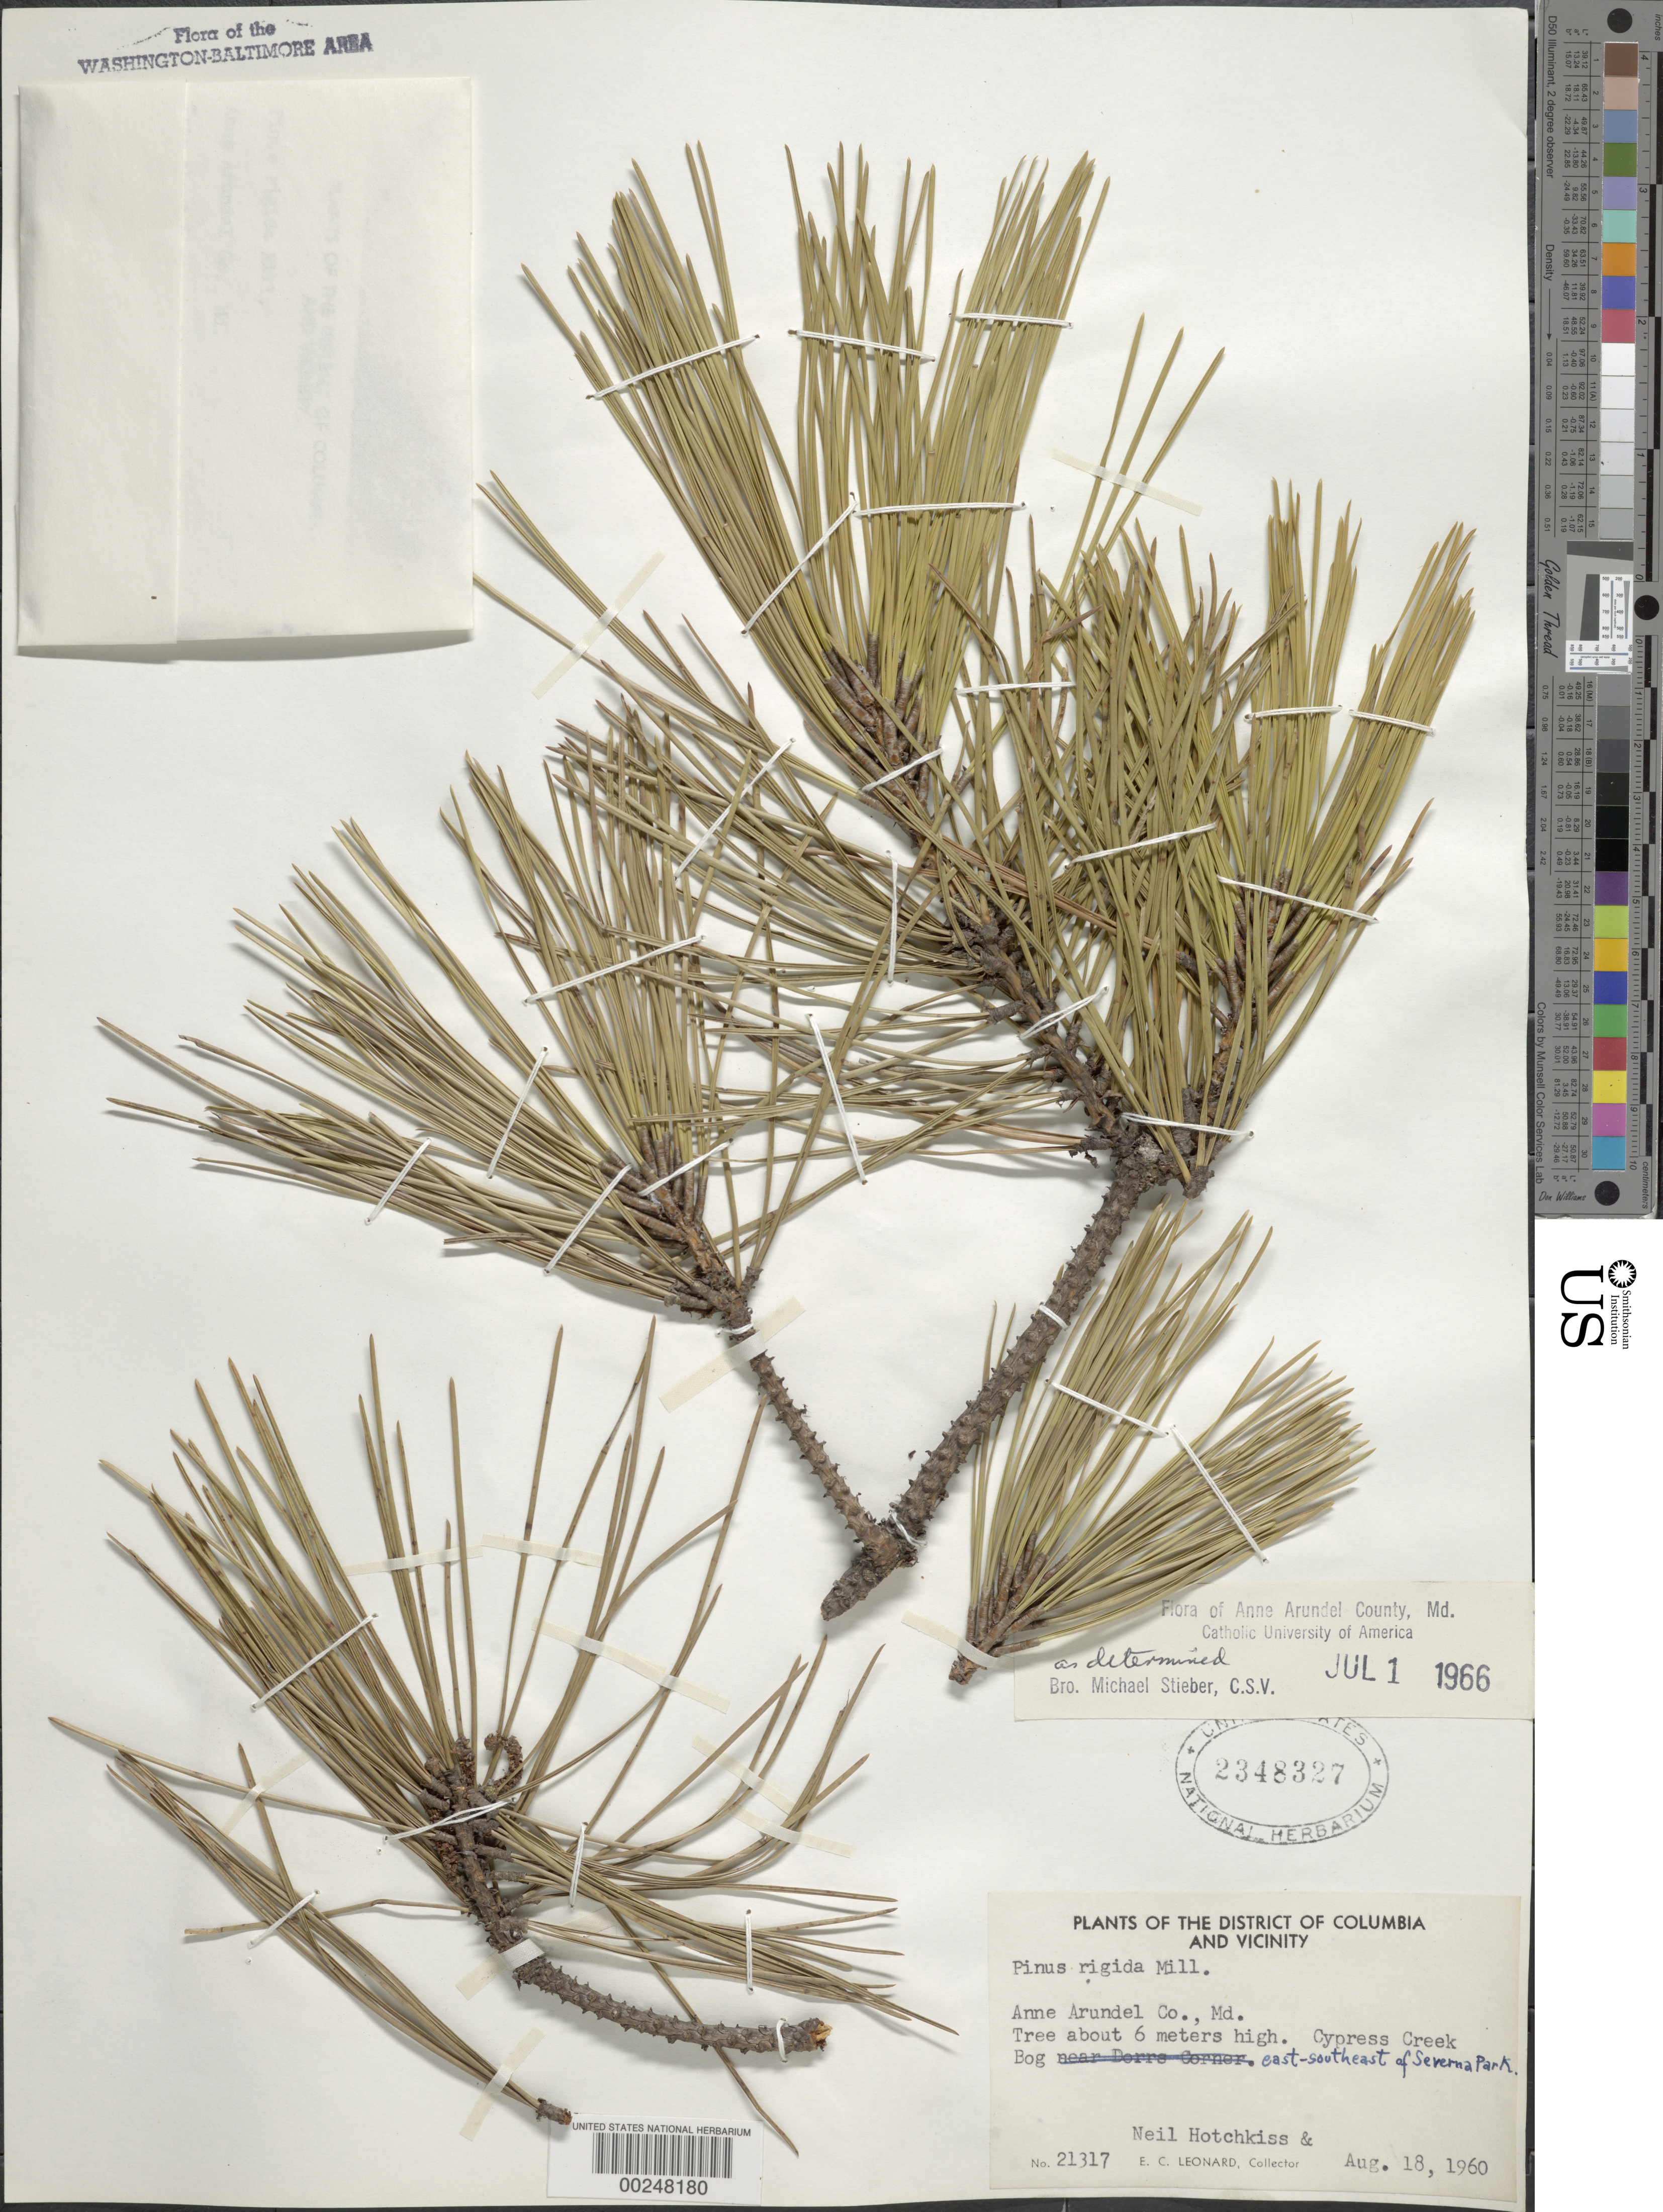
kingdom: Plantae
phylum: Tracheophyta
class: Pinopsida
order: Pinales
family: Pinaceae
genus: Pinus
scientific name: Pinus rigida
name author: Mill.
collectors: N. Hotchkiss & E. C. Leonard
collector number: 21317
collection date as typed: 18 Aug 1960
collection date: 1960-08-18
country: United States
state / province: Maryland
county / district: Anne Arundel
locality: Cypress Creek Bog, east-southeast of Severna Park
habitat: Bog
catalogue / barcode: US 2348327